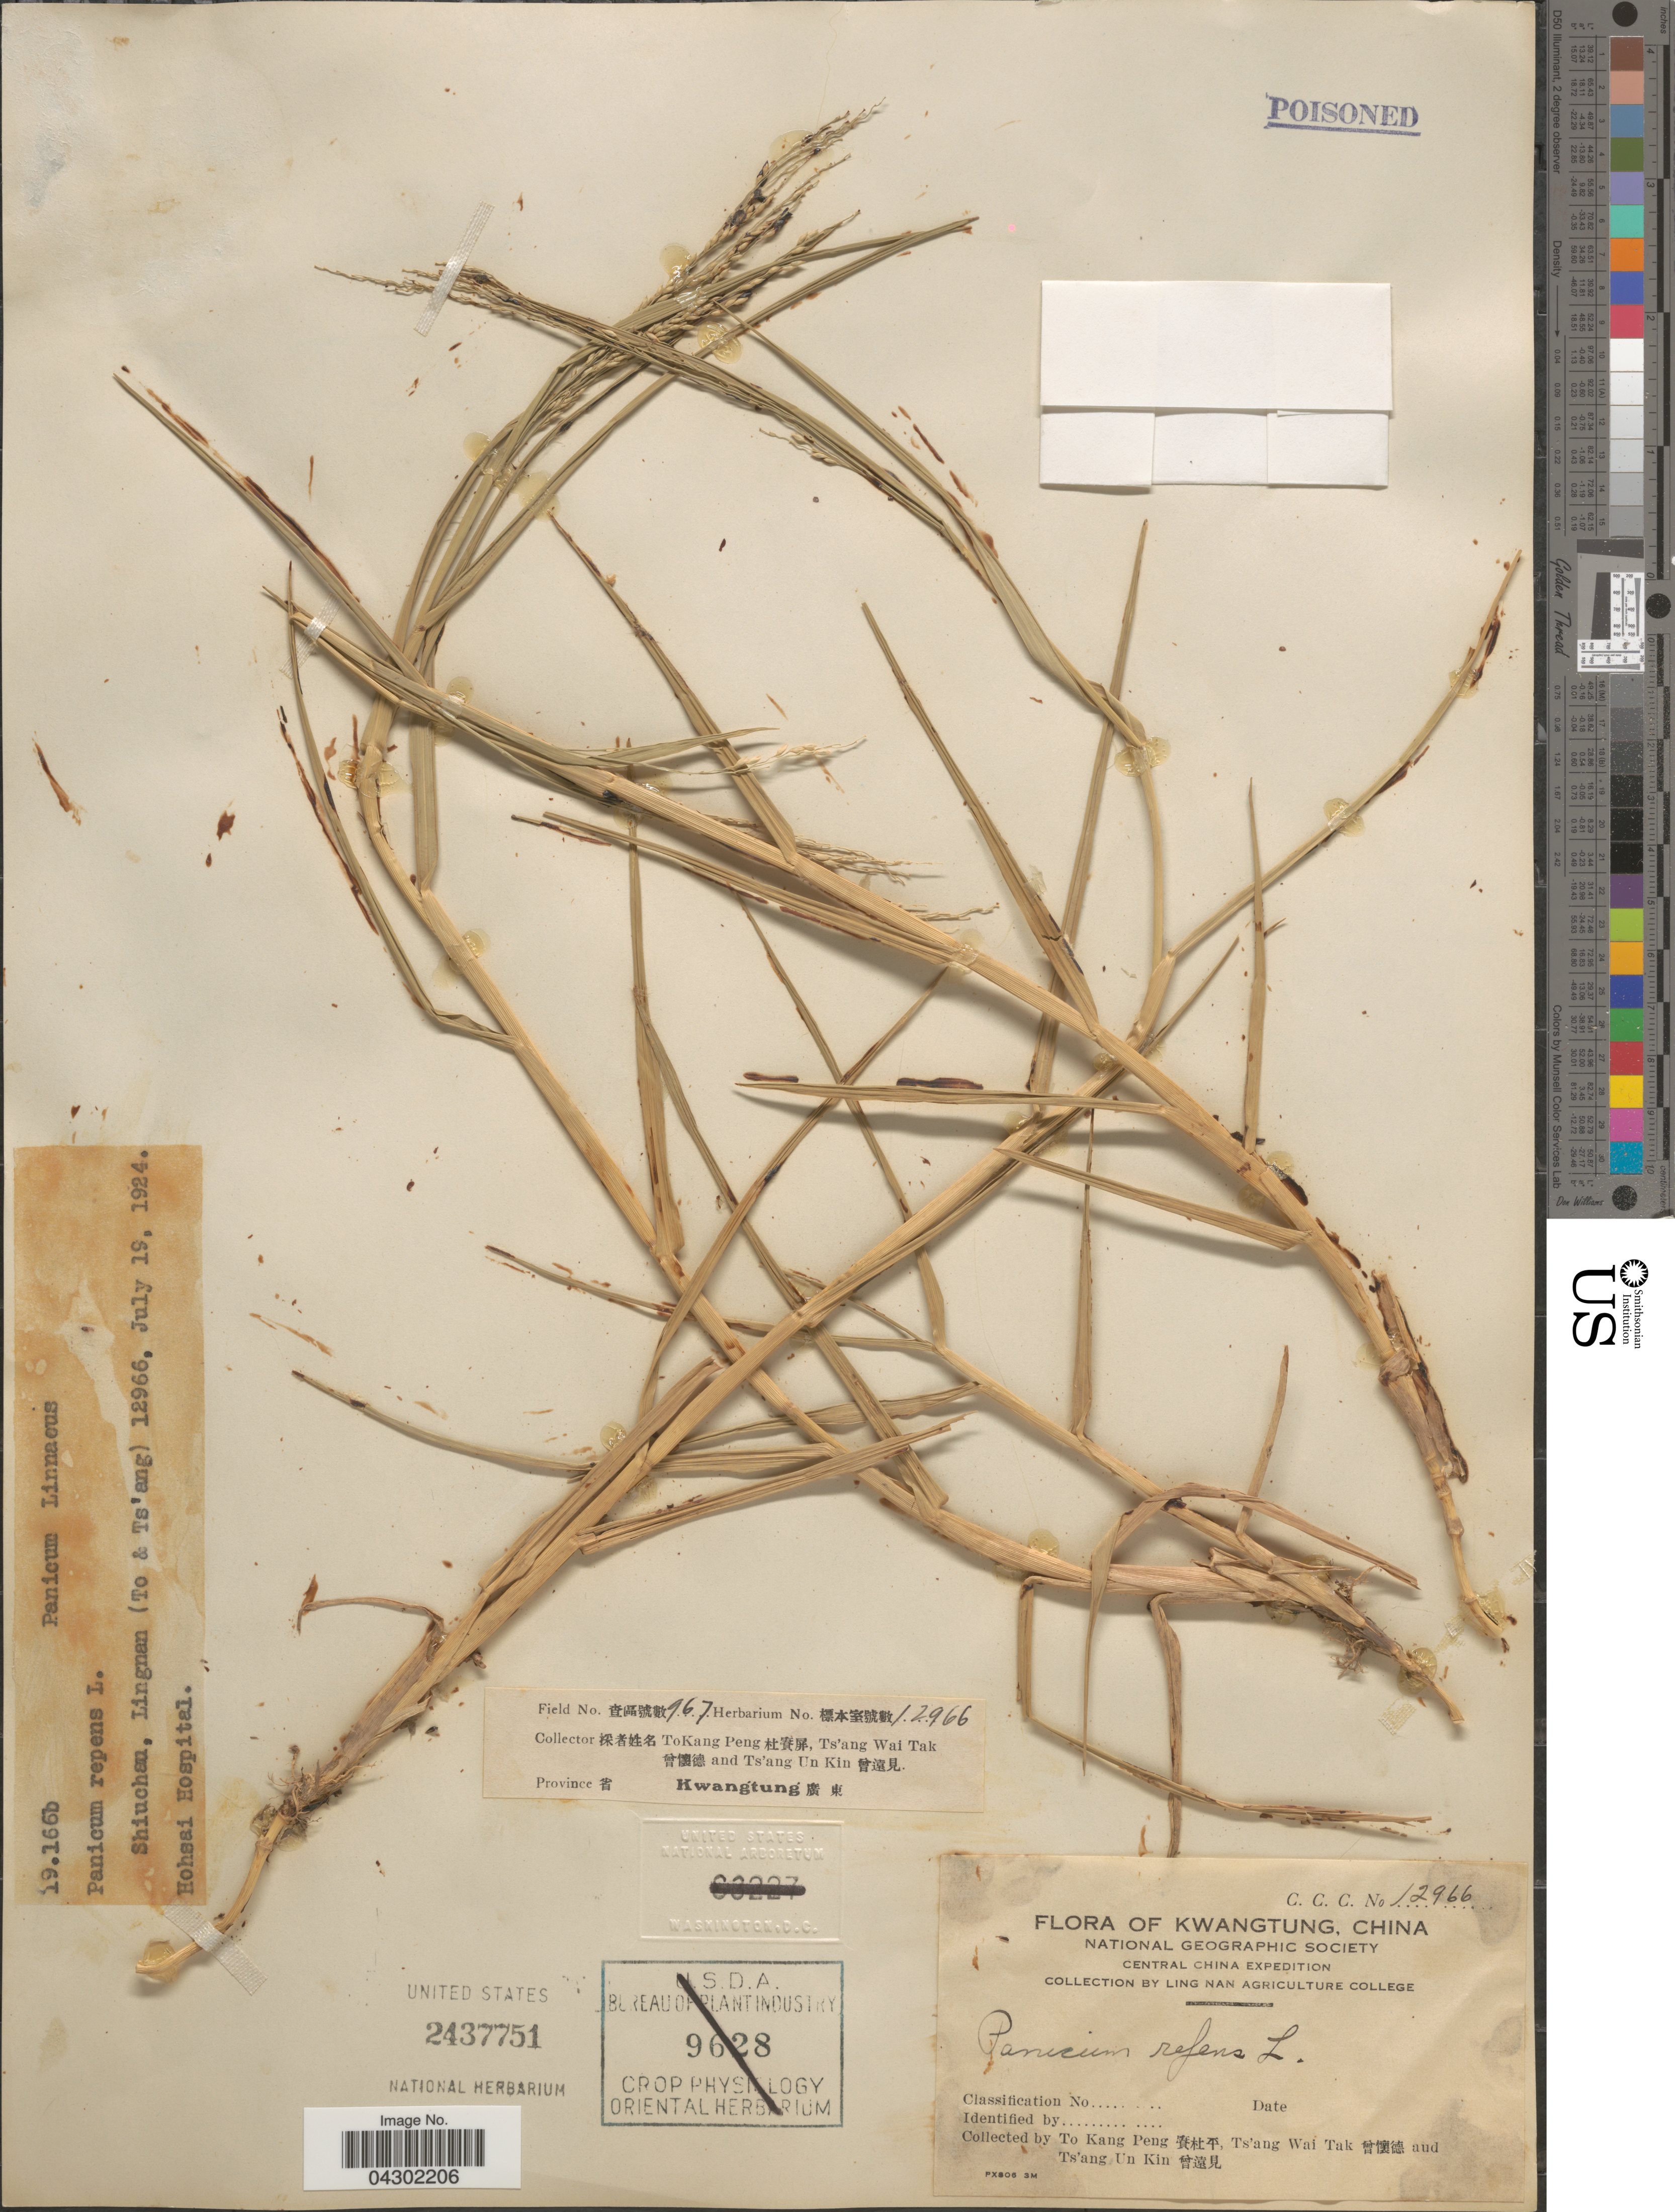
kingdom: Plantae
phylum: Tracheophyta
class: Liliopsida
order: Poales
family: Poaceae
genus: Panicum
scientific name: Panicum repens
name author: L.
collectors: T. K. Peng, W. T. Tsang & Ts' Ang Un Kin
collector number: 12966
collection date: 1924-07-19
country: China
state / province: Guangdong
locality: Hohsai Hospital. Kwangtung.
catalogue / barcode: US 2437751